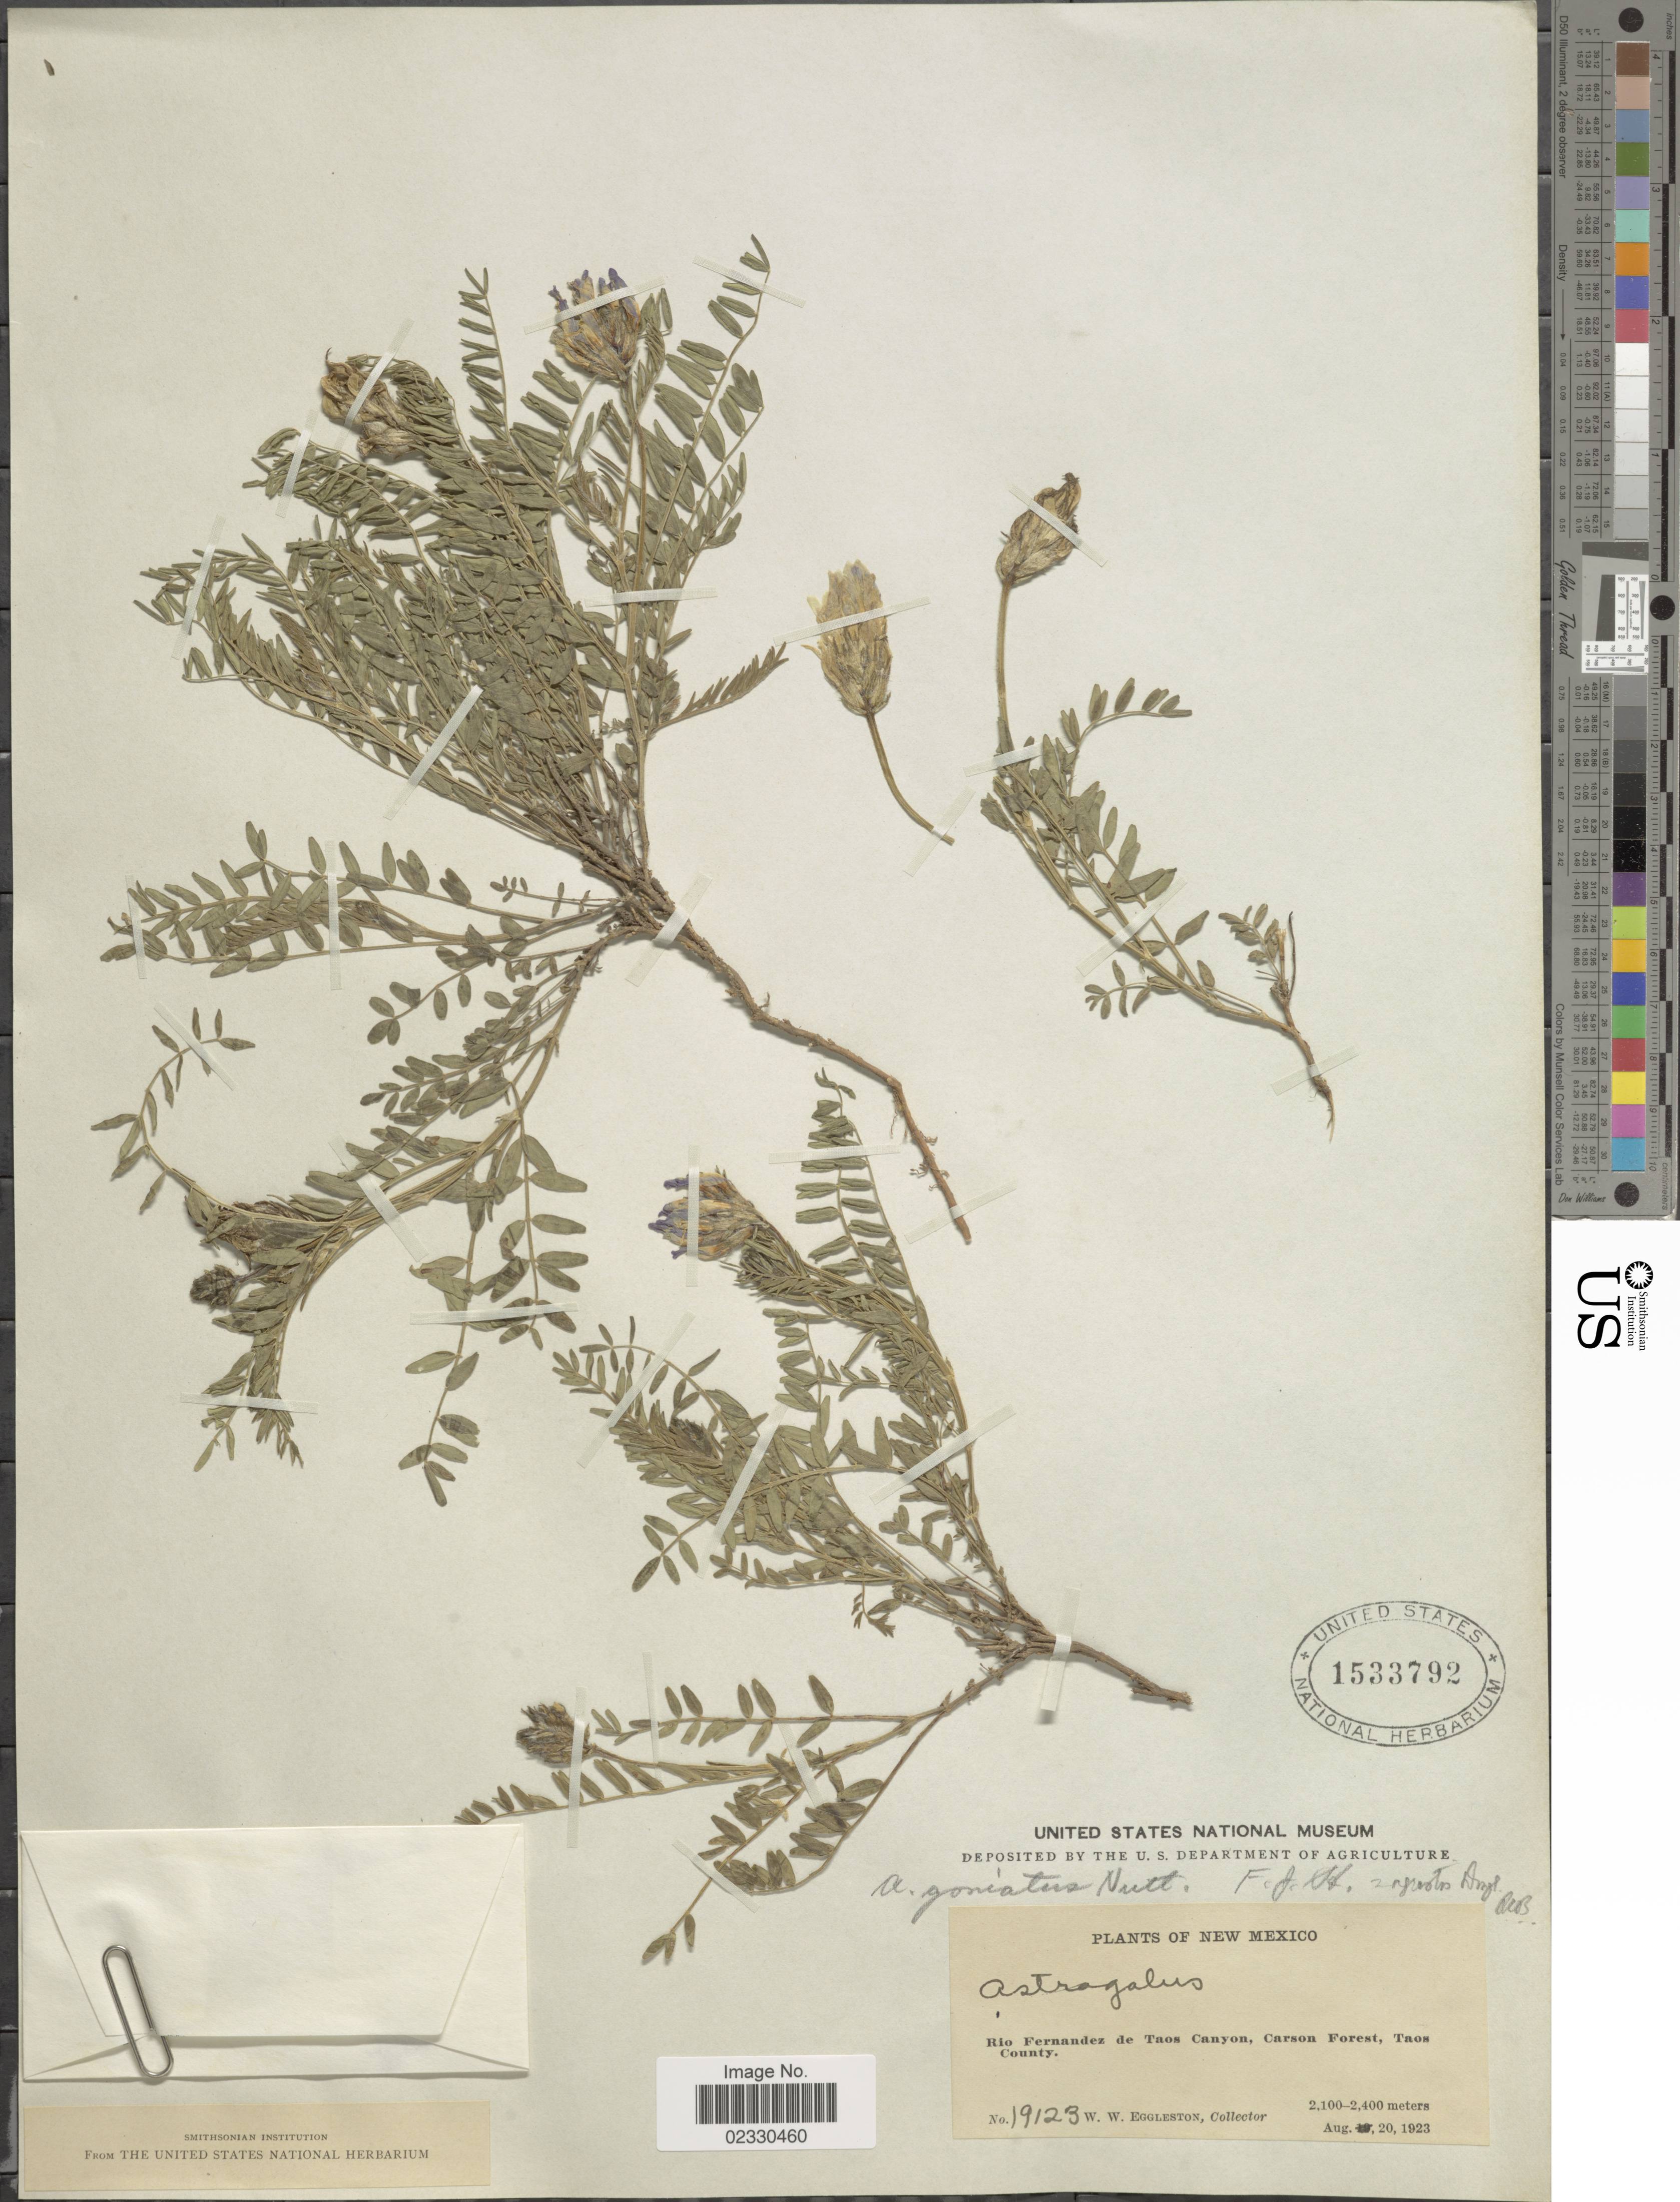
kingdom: Plantae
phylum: Tracheophyta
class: Magnoliopsida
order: Fabales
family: Fabaceae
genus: Astragalus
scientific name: Astragalus dasyglottis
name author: DC.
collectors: W. W. Eggleston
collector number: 19123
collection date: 1923-08-20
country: United States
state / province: New Mexico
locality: Rio Fernandez de Taos Canyon, Carson Forest, Taos County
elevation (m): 2100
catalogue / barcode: US 1533792